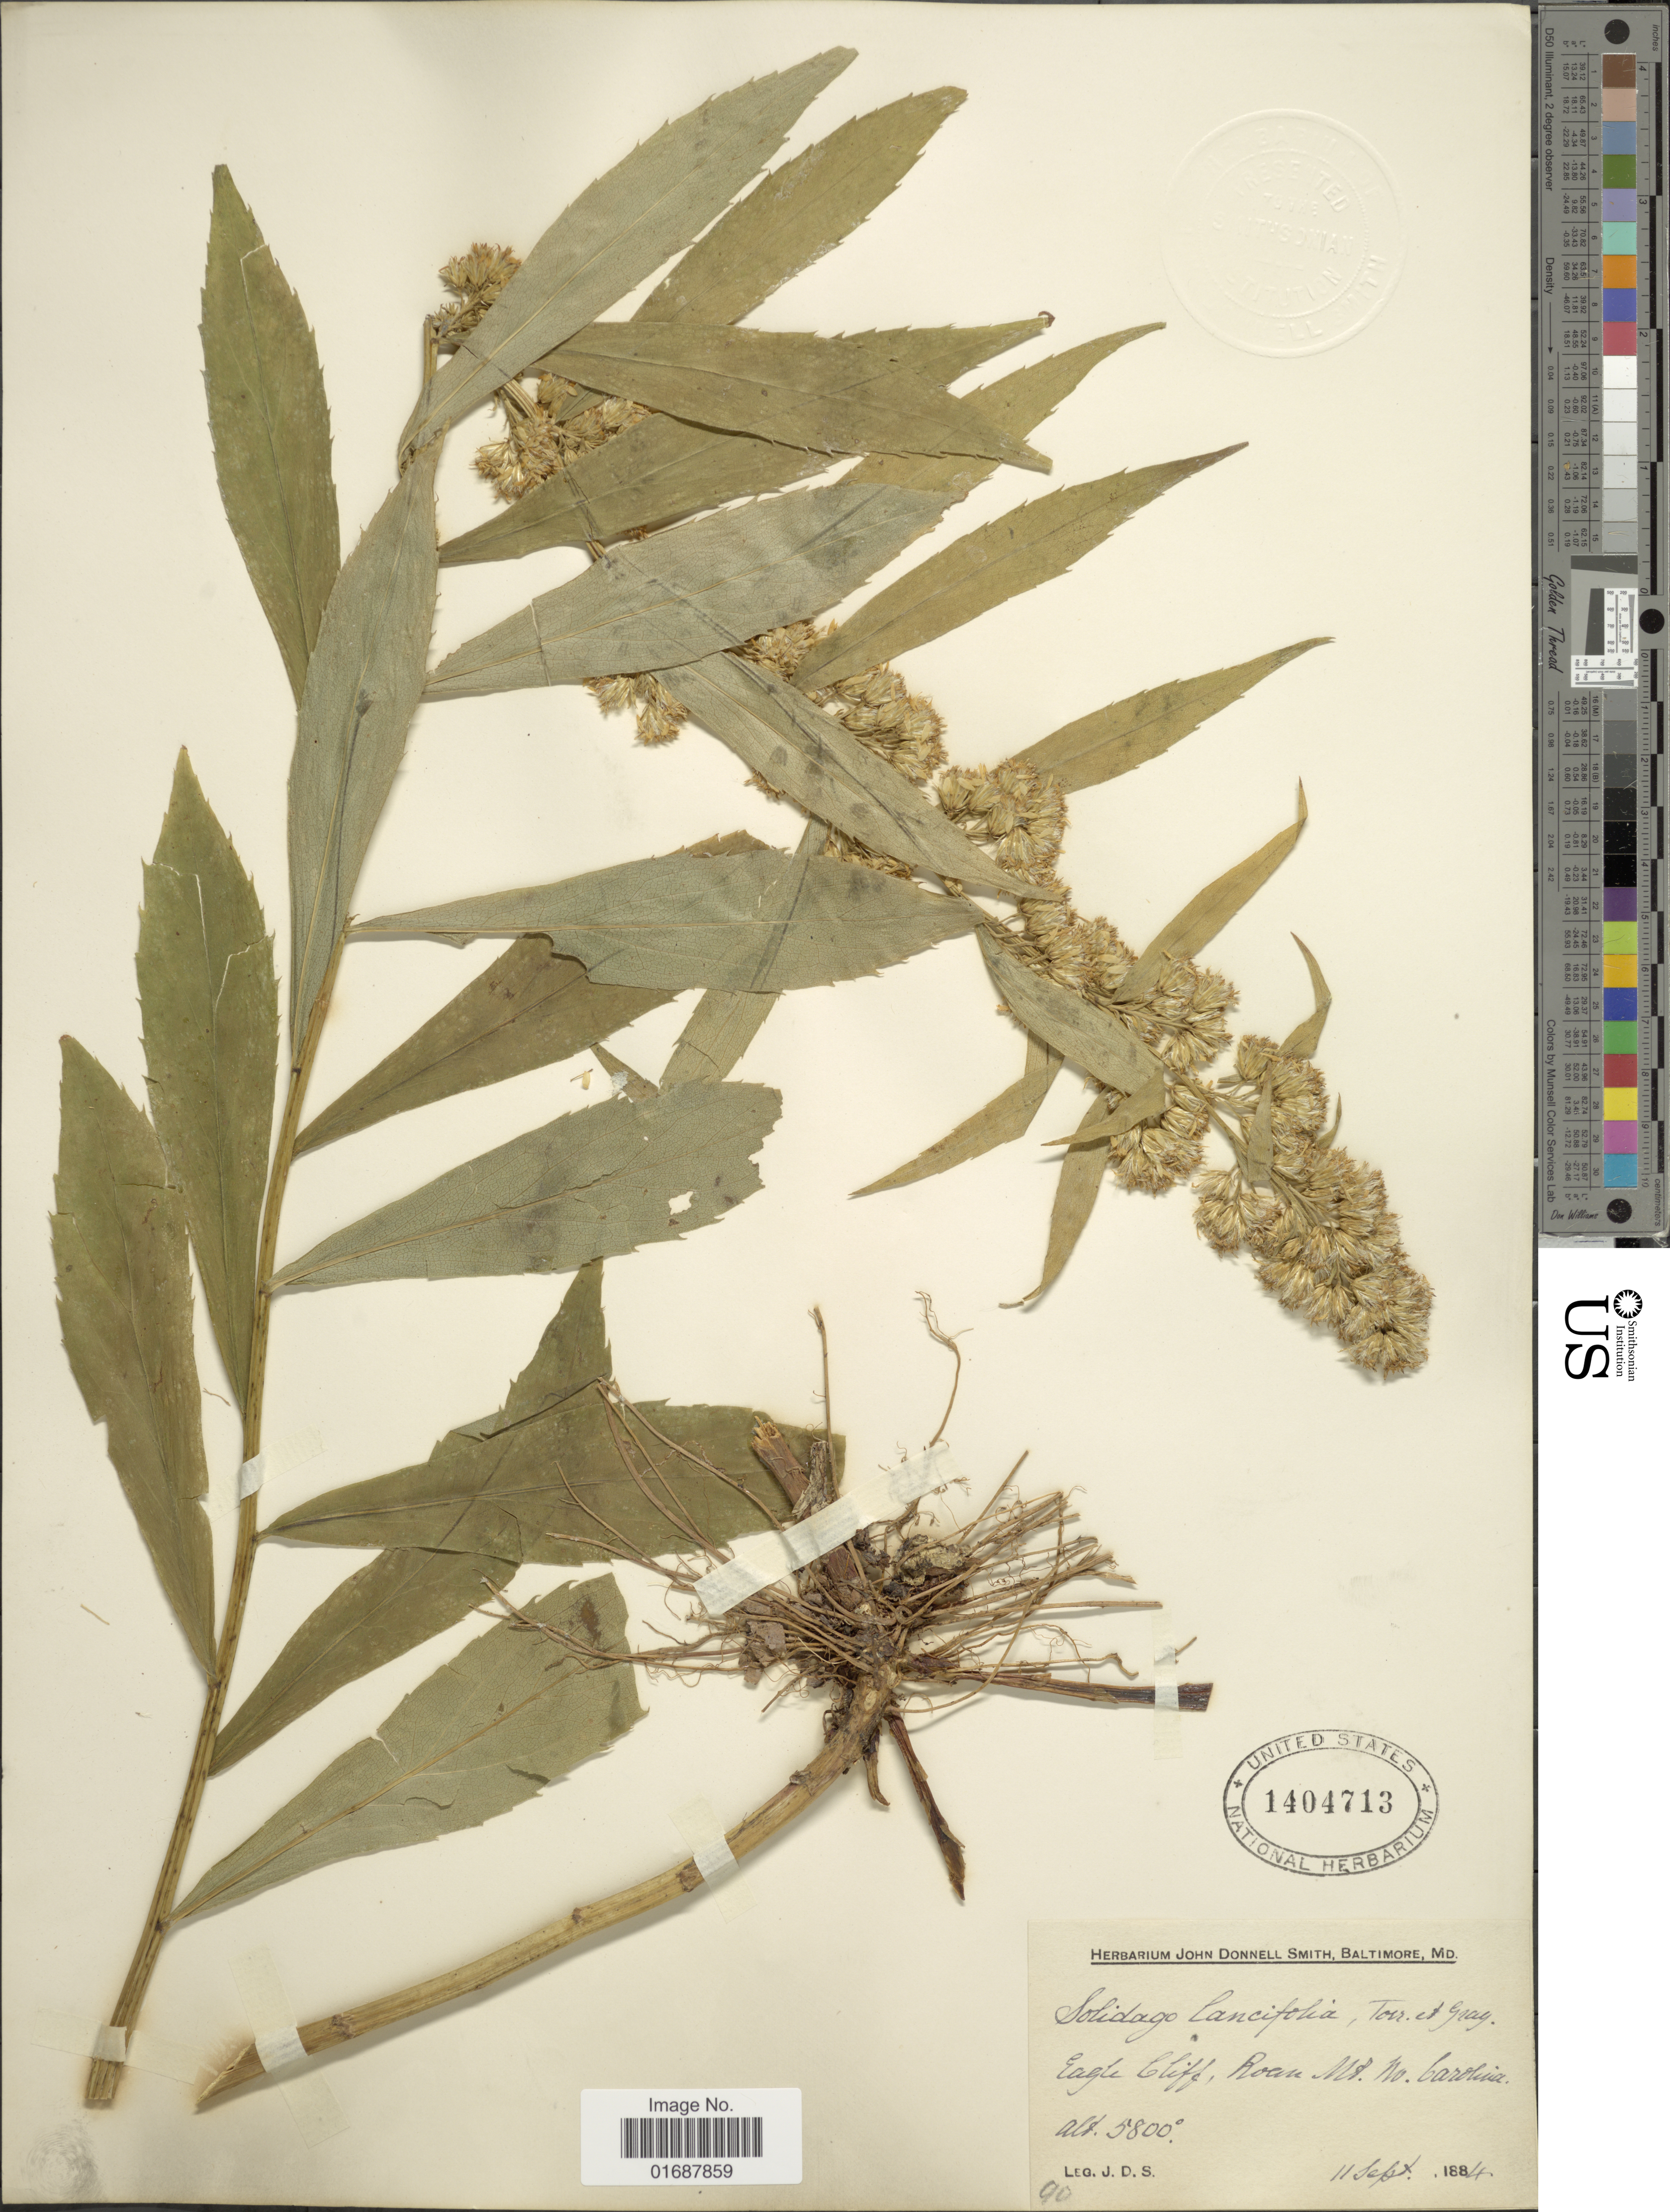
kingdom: Plantae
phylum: Tracheophyta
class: Magnoliopsida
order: Asterales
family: Asteraceae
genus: Solidago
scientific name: Solidago lancifolia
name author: (Torr. & A. Gray) Chapman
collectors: J. Donnell Smith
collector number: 90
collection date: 1884-09-11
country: United States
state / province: North Carolina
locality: Eagle Cliff, Roan Mt.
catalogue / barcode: US 1404713